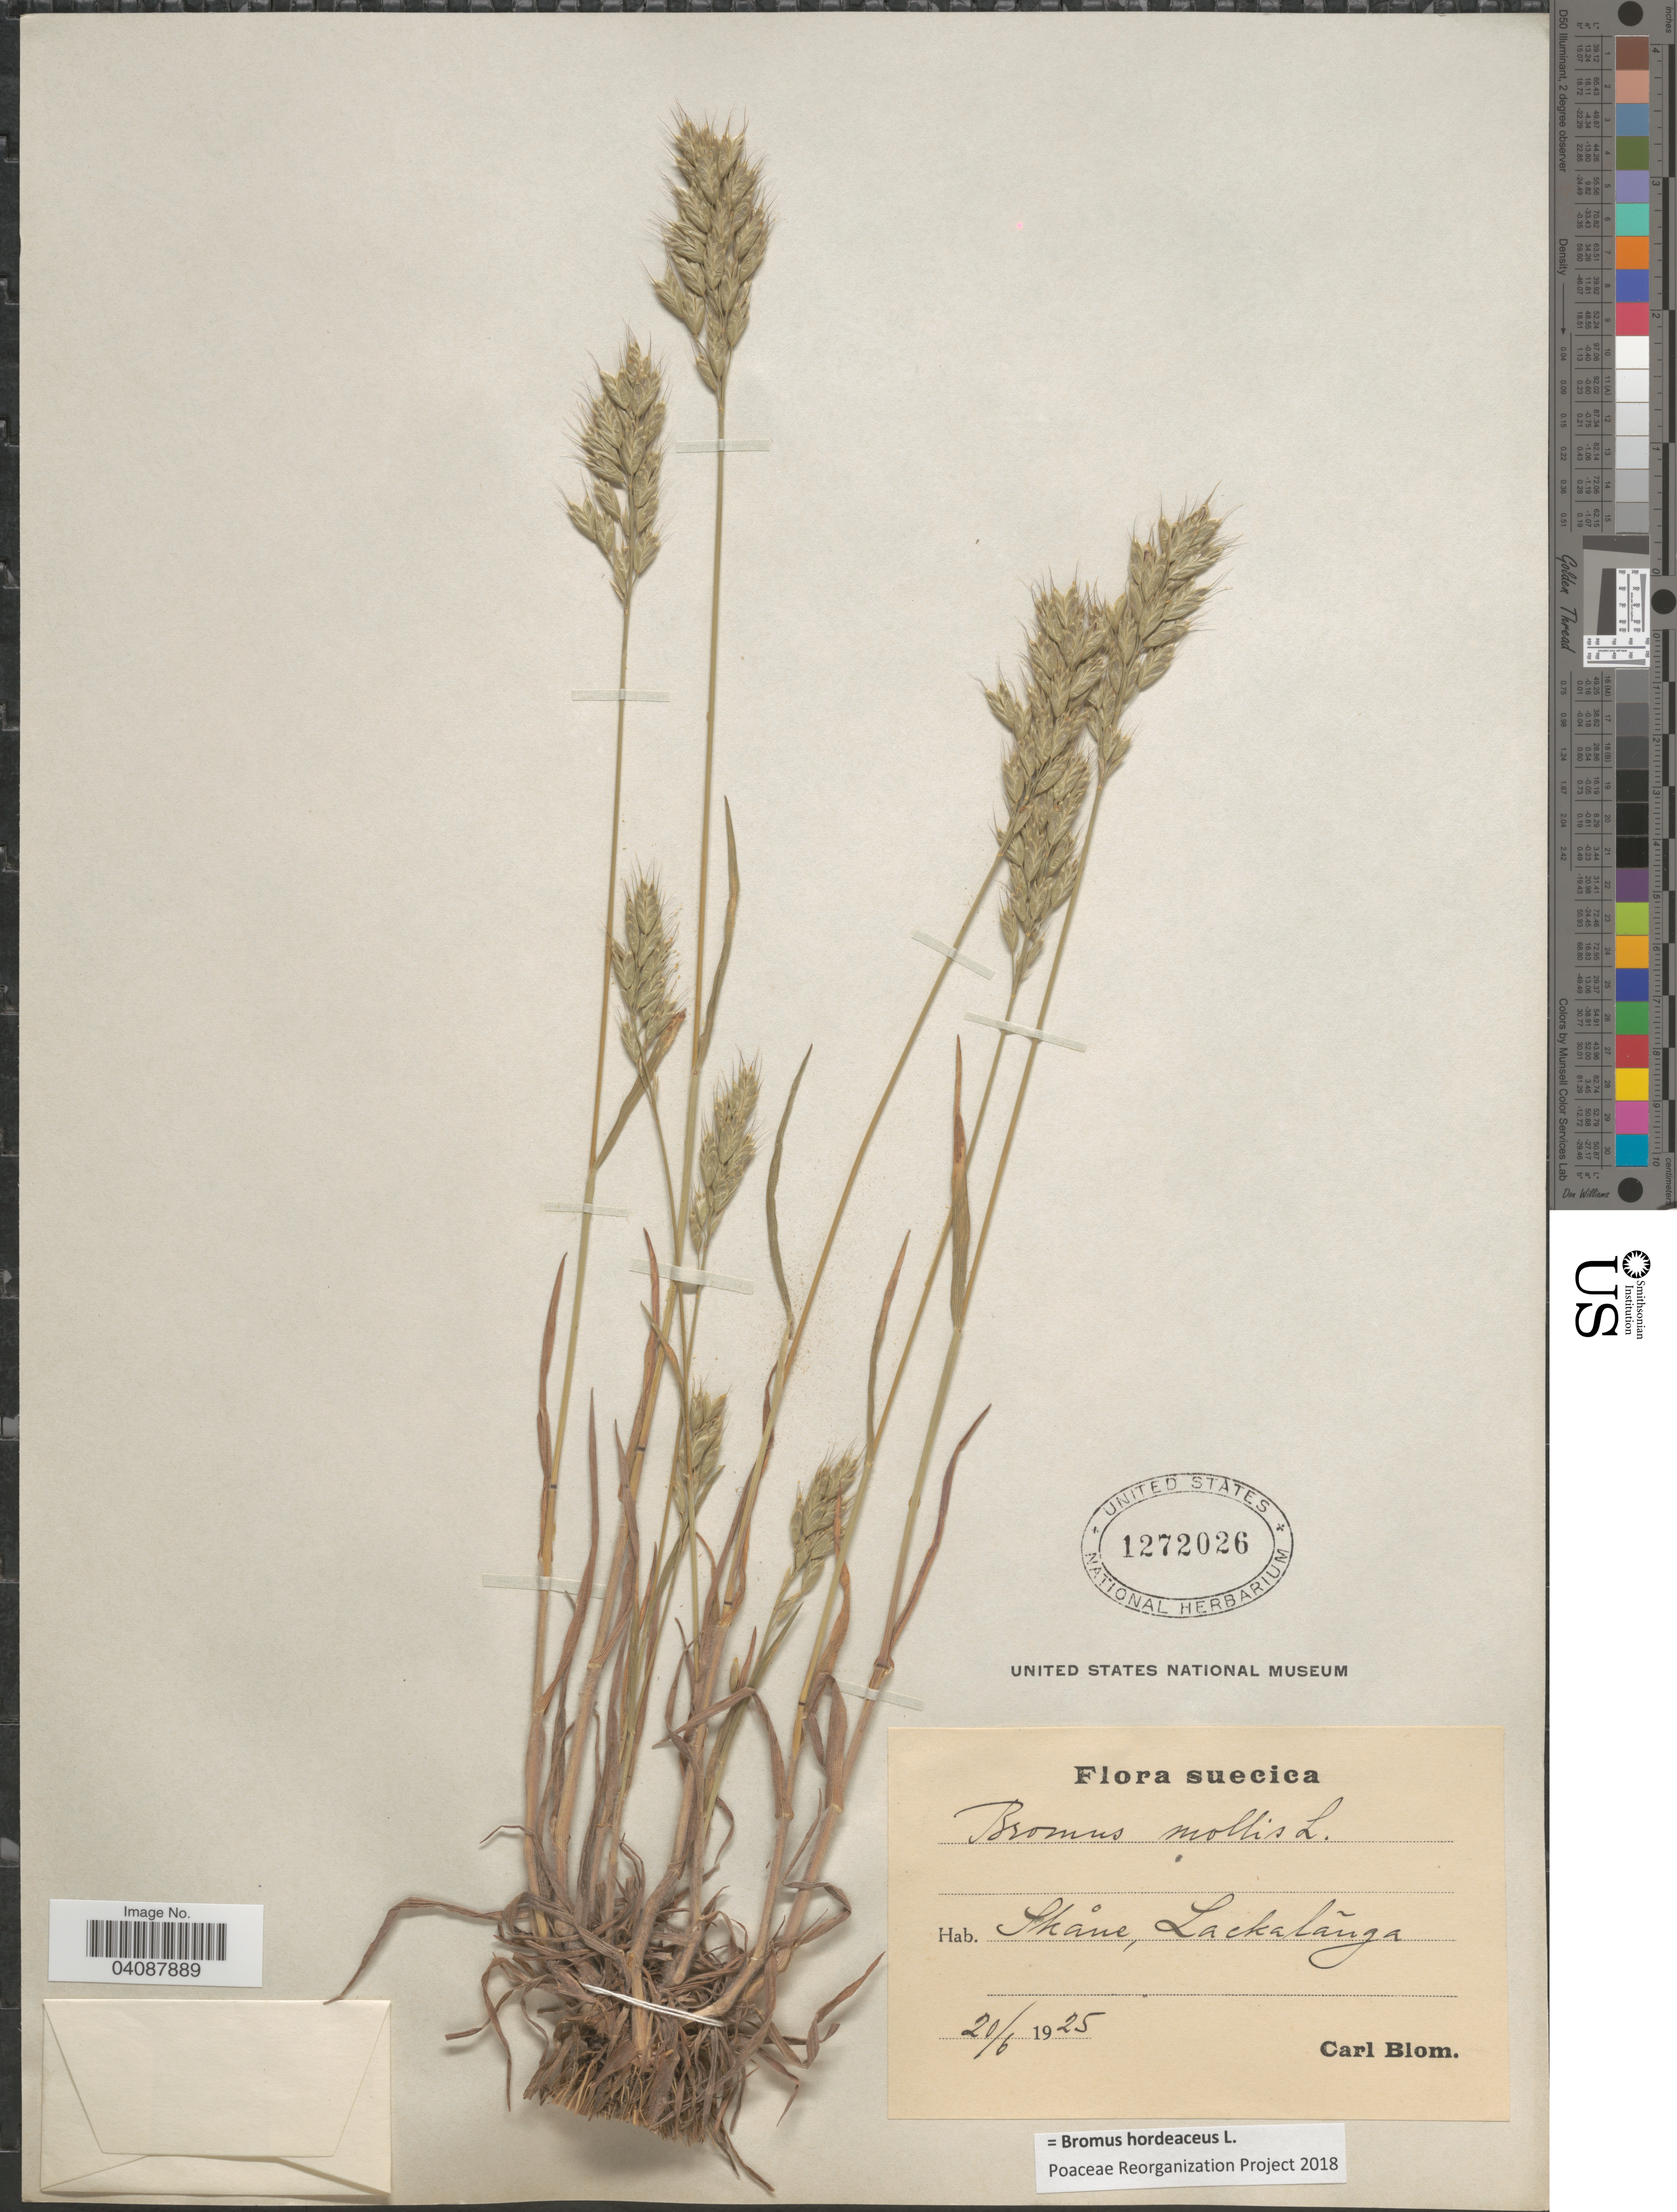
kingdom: Plantae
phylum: Tracheophyta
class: Liliopsida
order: Poales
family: Poaceae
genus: Bromus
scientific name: Bromus hordeaceus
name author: L.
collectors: C. H. Blom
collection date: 1925-06-20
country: Sweden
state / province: Skåne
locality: Suecica. Lackalãnga.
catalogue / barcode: US 1272026